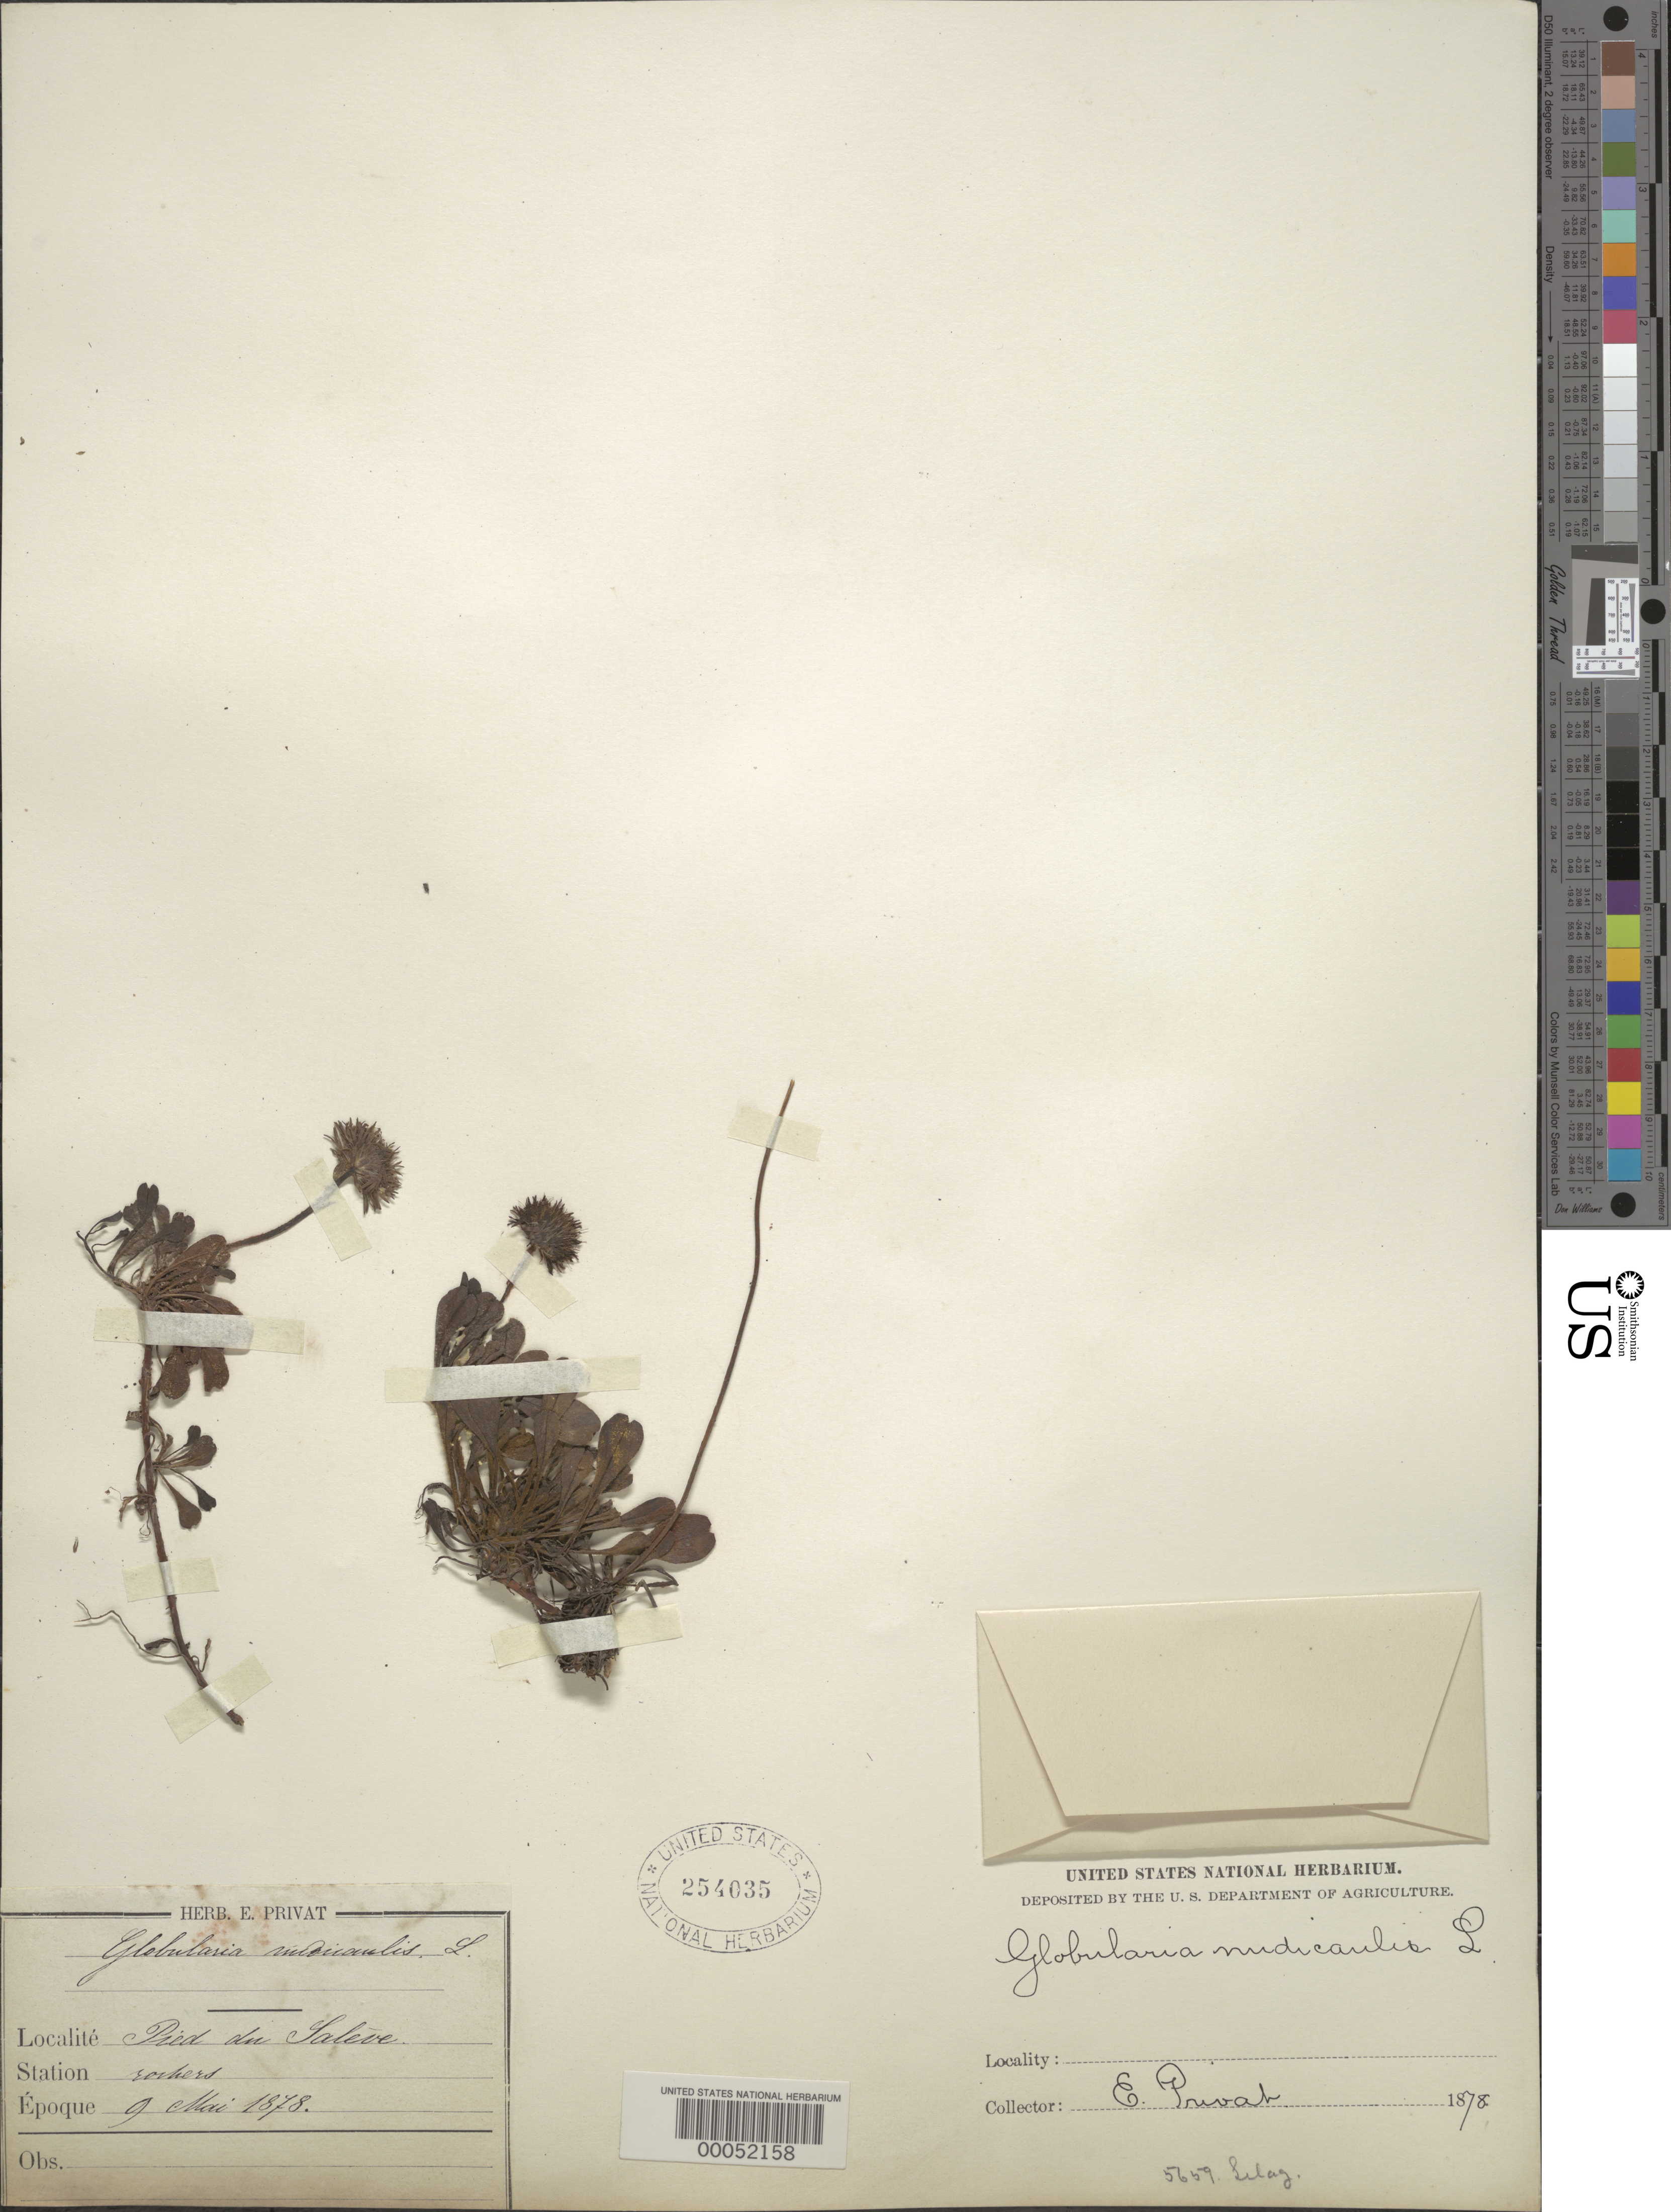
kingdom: Plantae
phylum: Tracheophyta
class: Magnoliopsida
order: Lamiales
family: Plantaginaceae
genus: Globularia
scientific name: Globularia nudicaulis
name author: L.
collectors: E. Privat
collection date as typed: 09 May 1878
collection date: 1878-05-09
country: Switzerland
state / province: Genève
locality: Pied du saleve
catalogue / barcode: US 245035